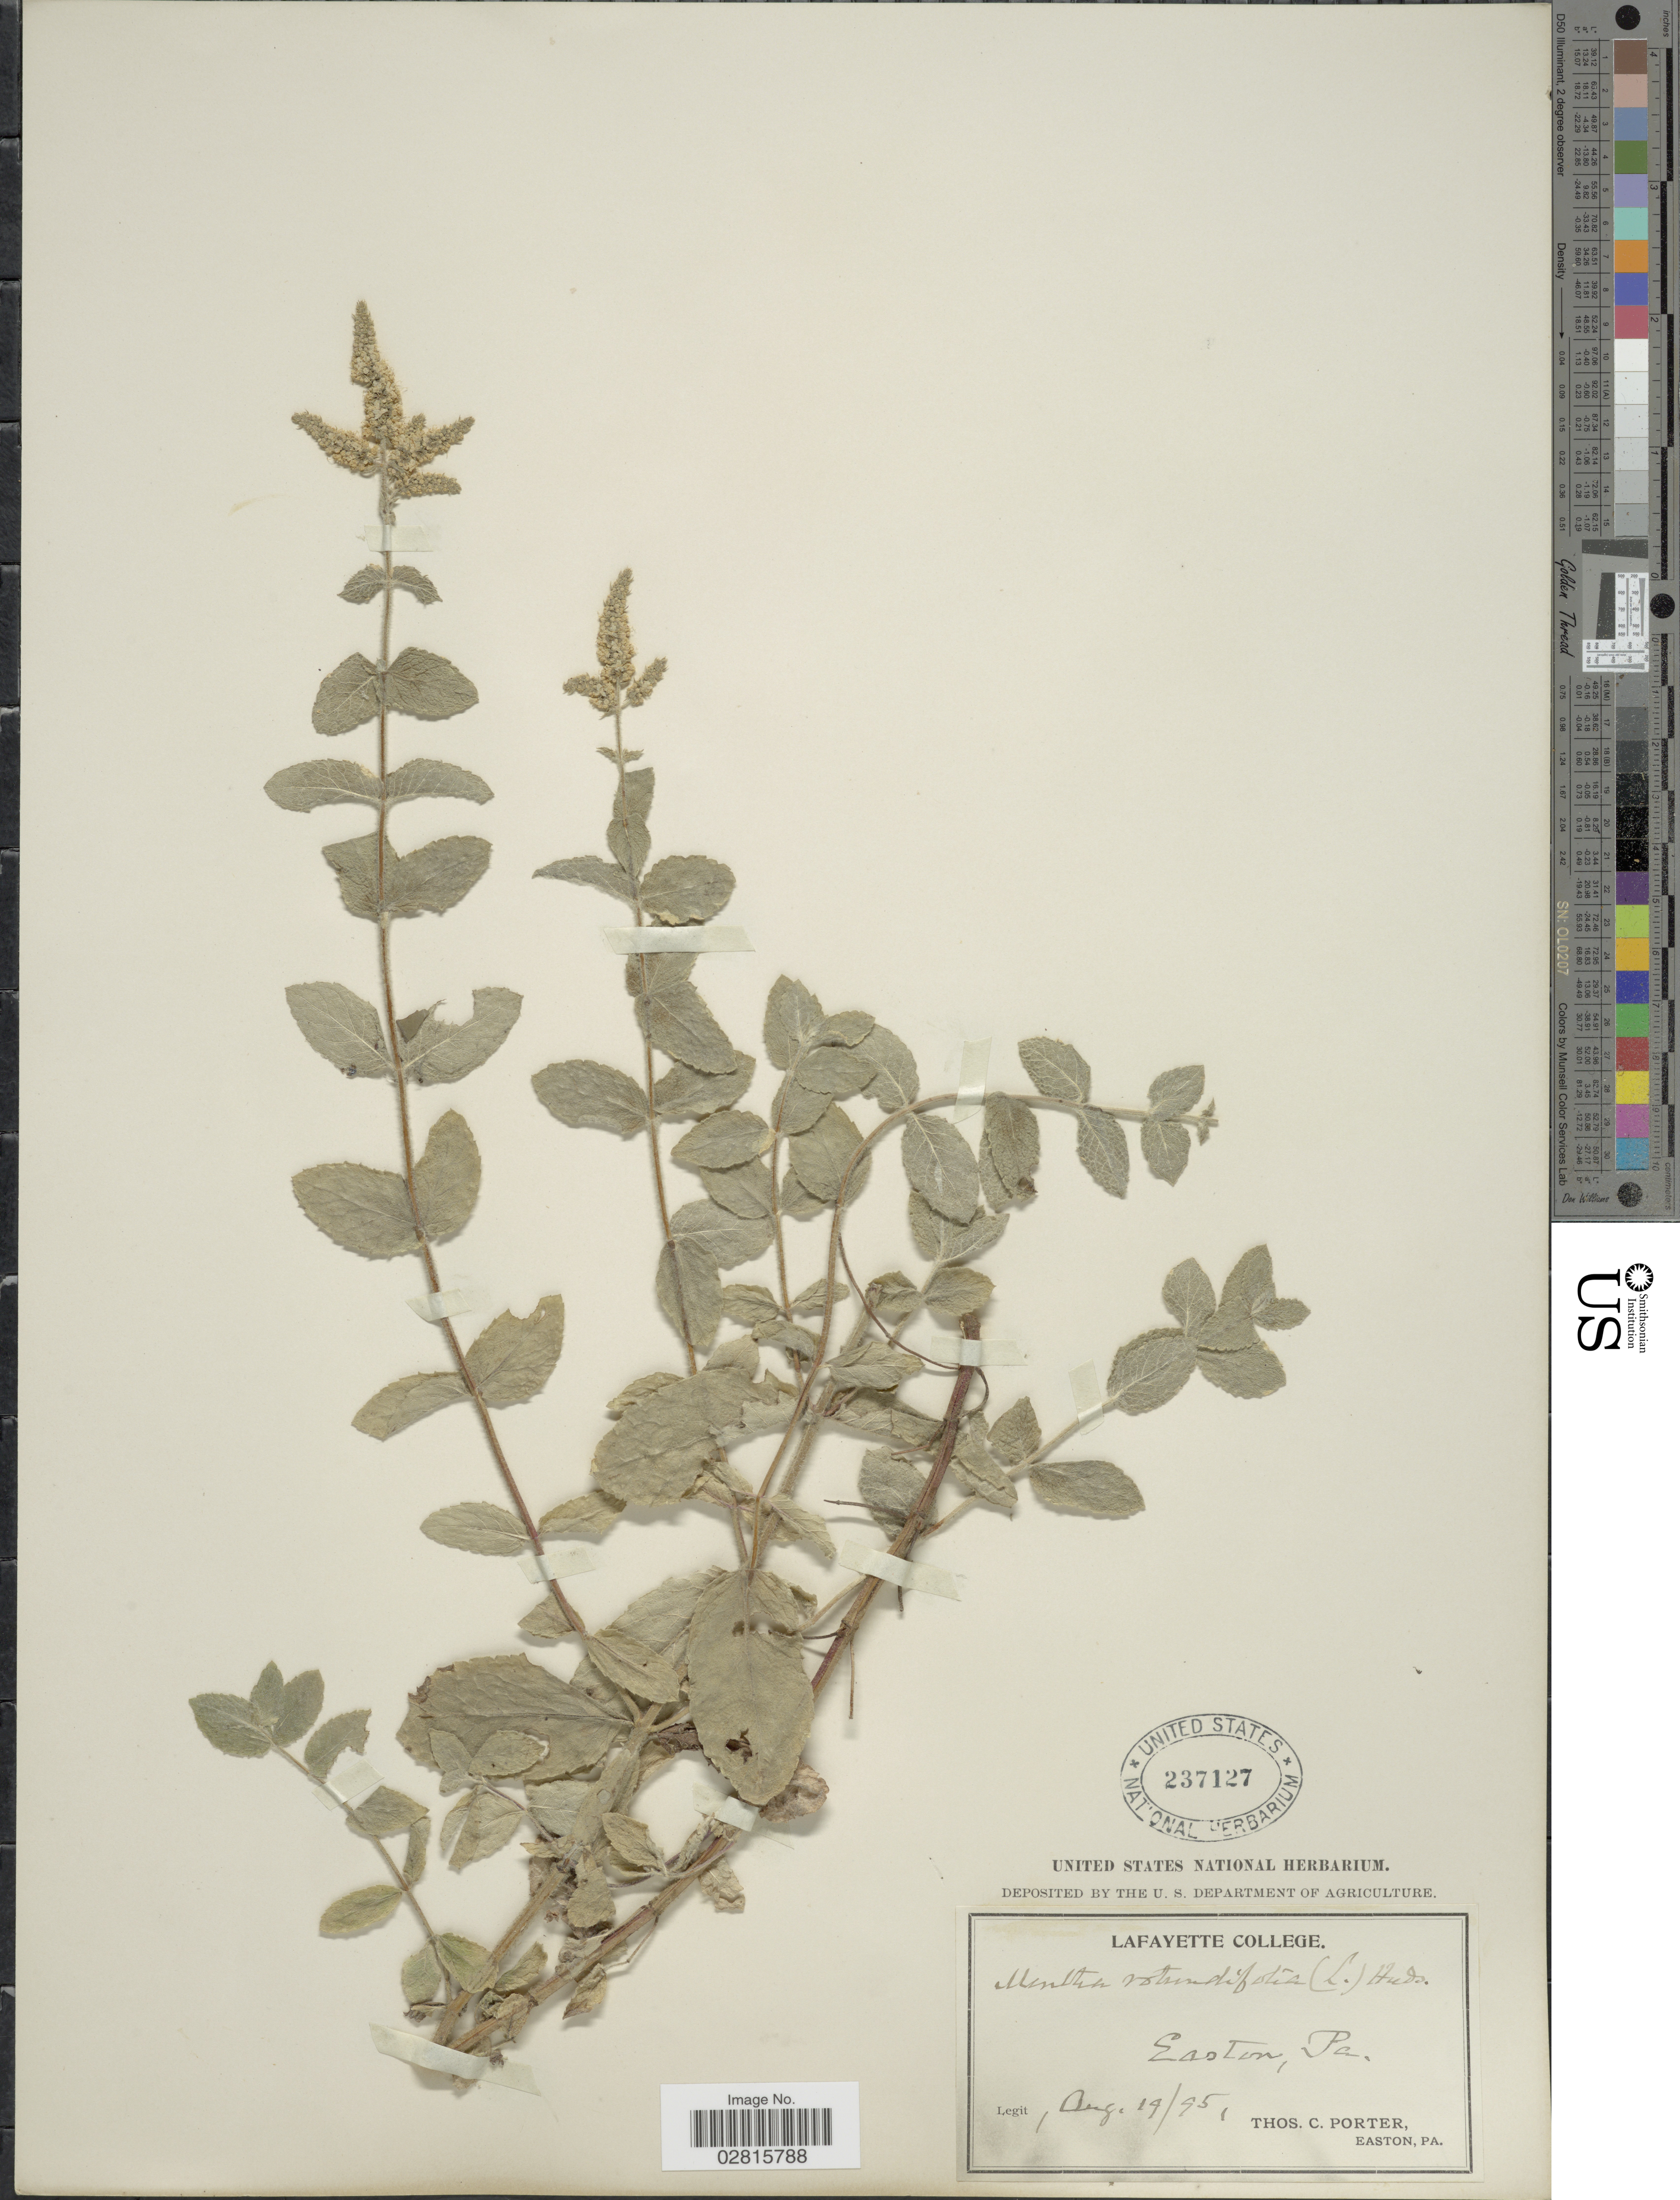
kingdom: Plantae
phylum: Tracheophyta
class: Magnoliopsida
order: Lamiales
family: Lamiaceae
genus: Mentha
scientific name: Mentha rotundifolia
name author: (L.) Huds.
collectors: T. Porter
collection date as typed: Transcribed d/m/y: 19/8/95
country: United States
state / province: Pennsylvania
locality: Easton, Pa.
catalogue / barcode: US 237127